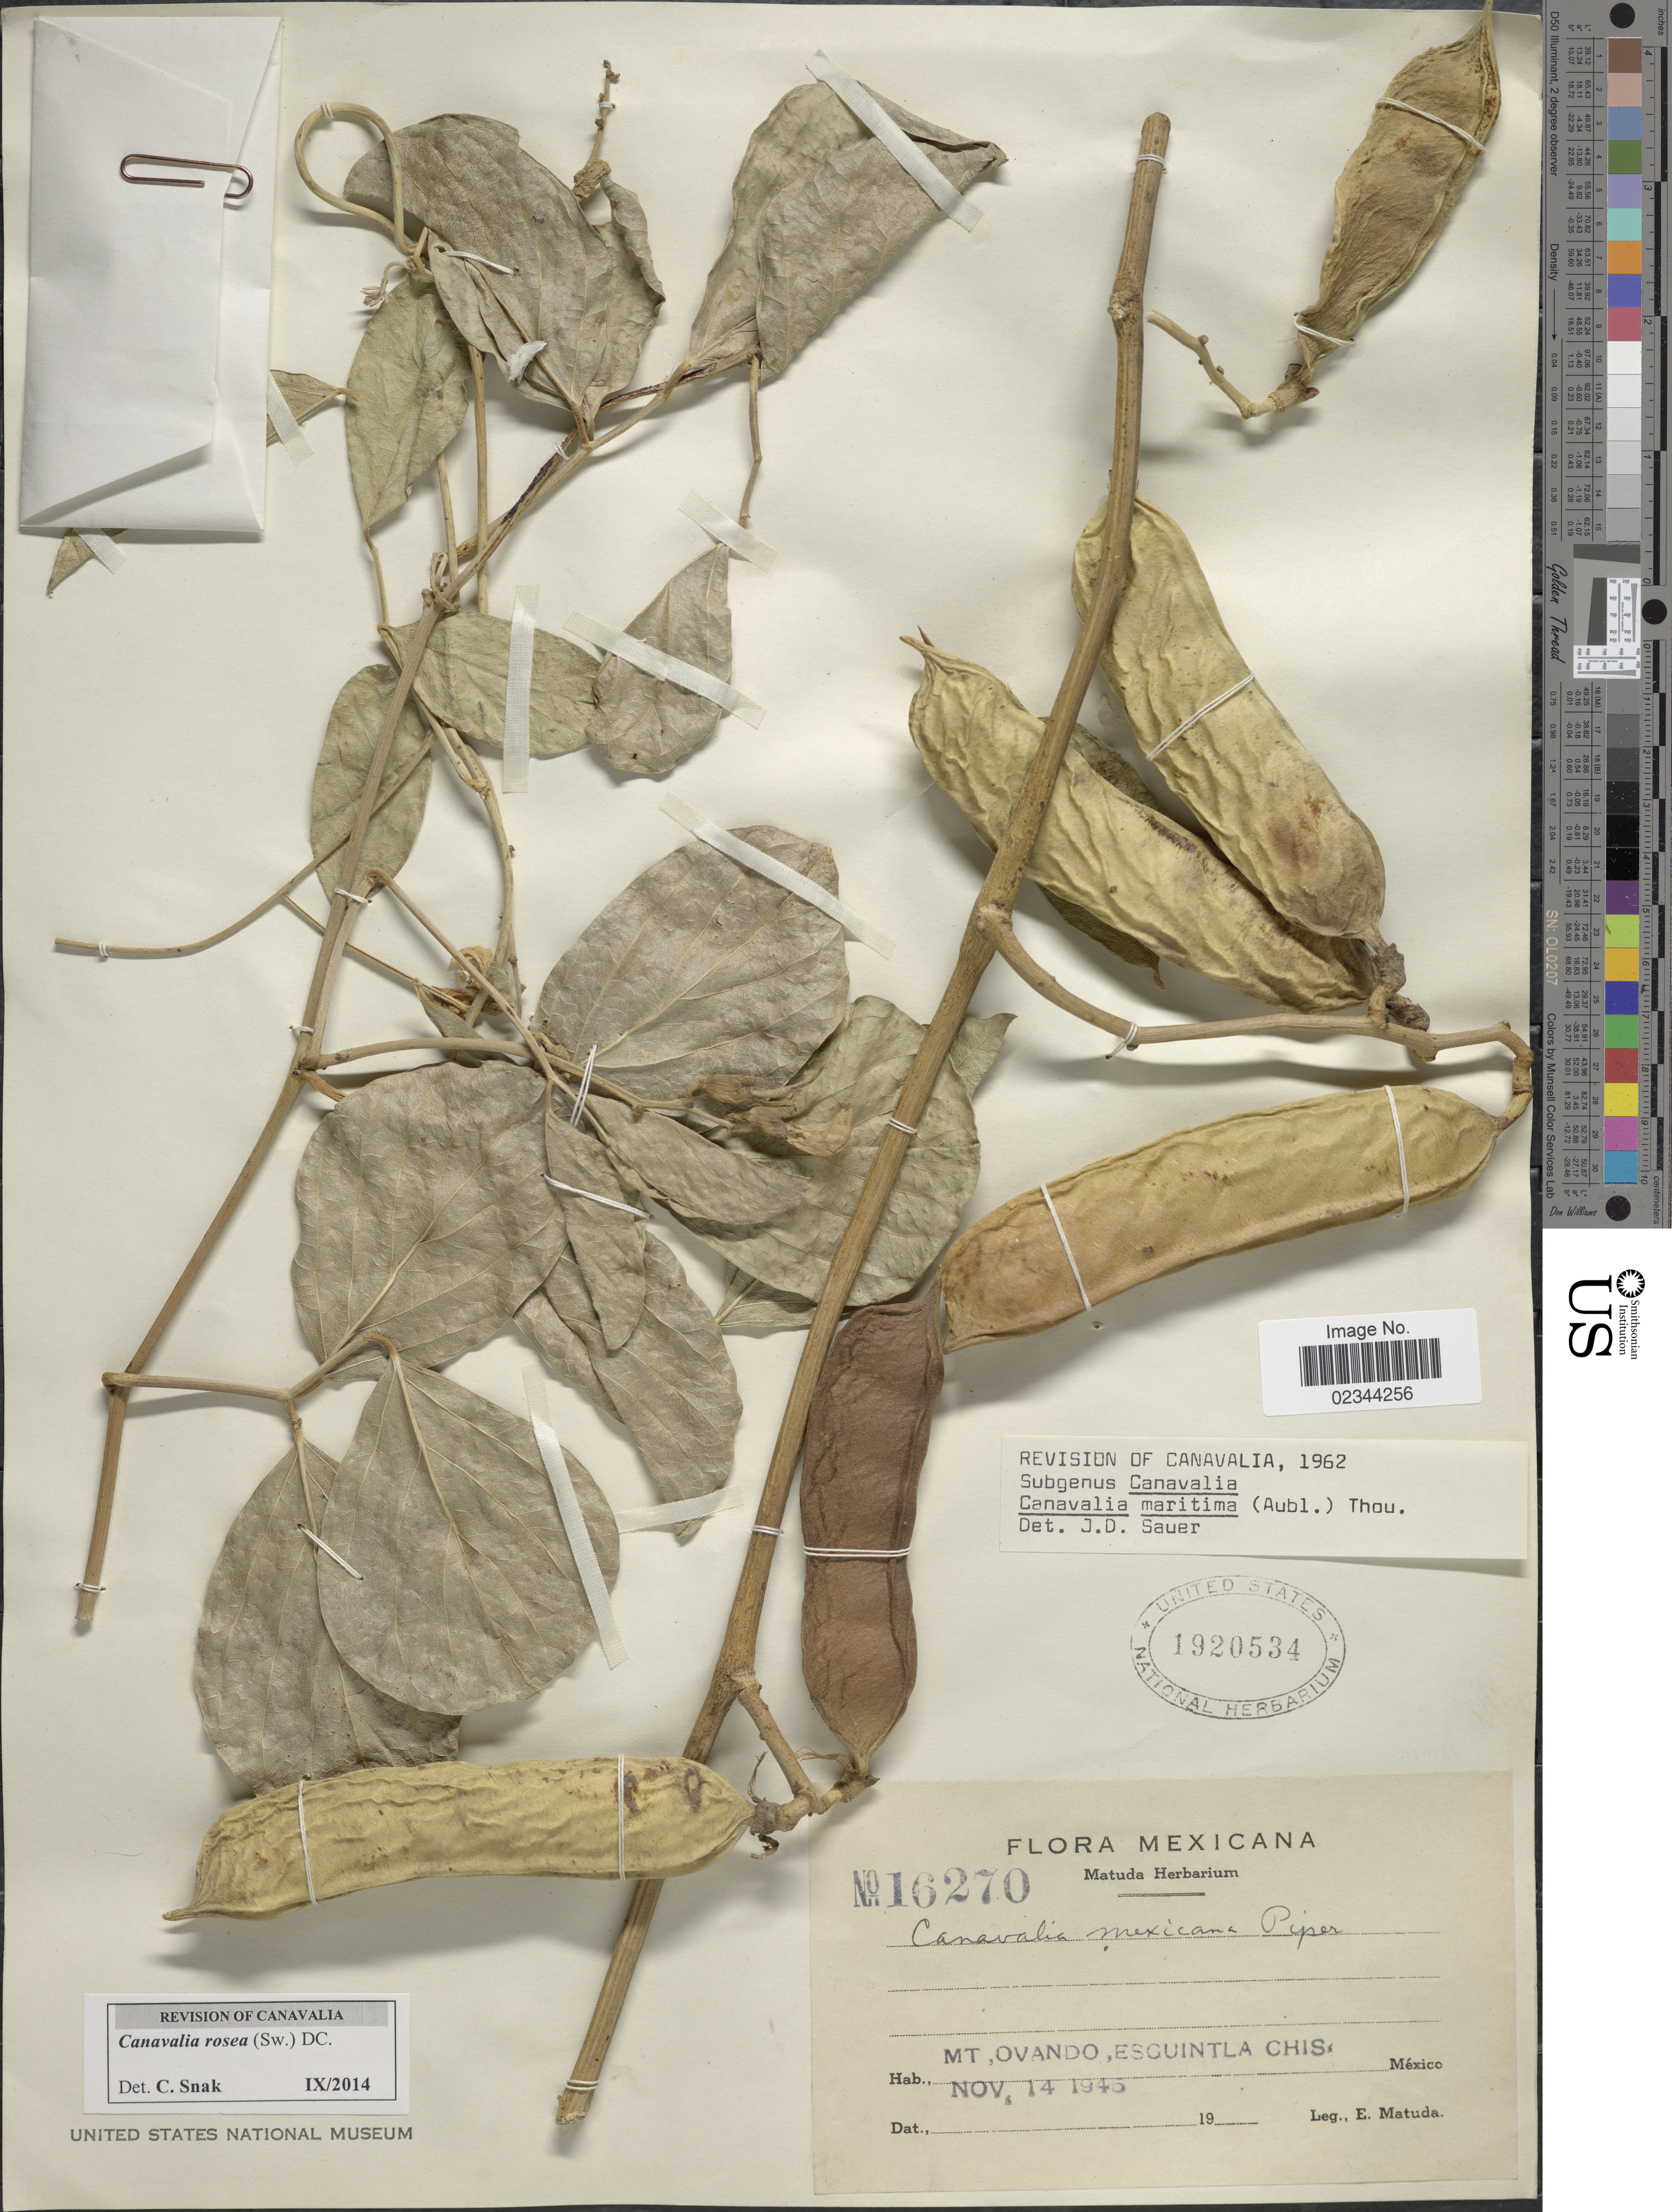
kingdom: Plantae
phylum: Tracheophyta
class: Magnoliopsida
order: Fabales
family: Fabaceae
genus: Canavalia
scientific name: Canavalia rosea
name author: (Sw.) DC.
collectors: E. Matuda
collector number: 16270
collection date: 1945-11-14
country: Mexico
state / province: Chiapas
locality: Mt. Ovando, Escuintla.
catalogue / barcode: US 1920534